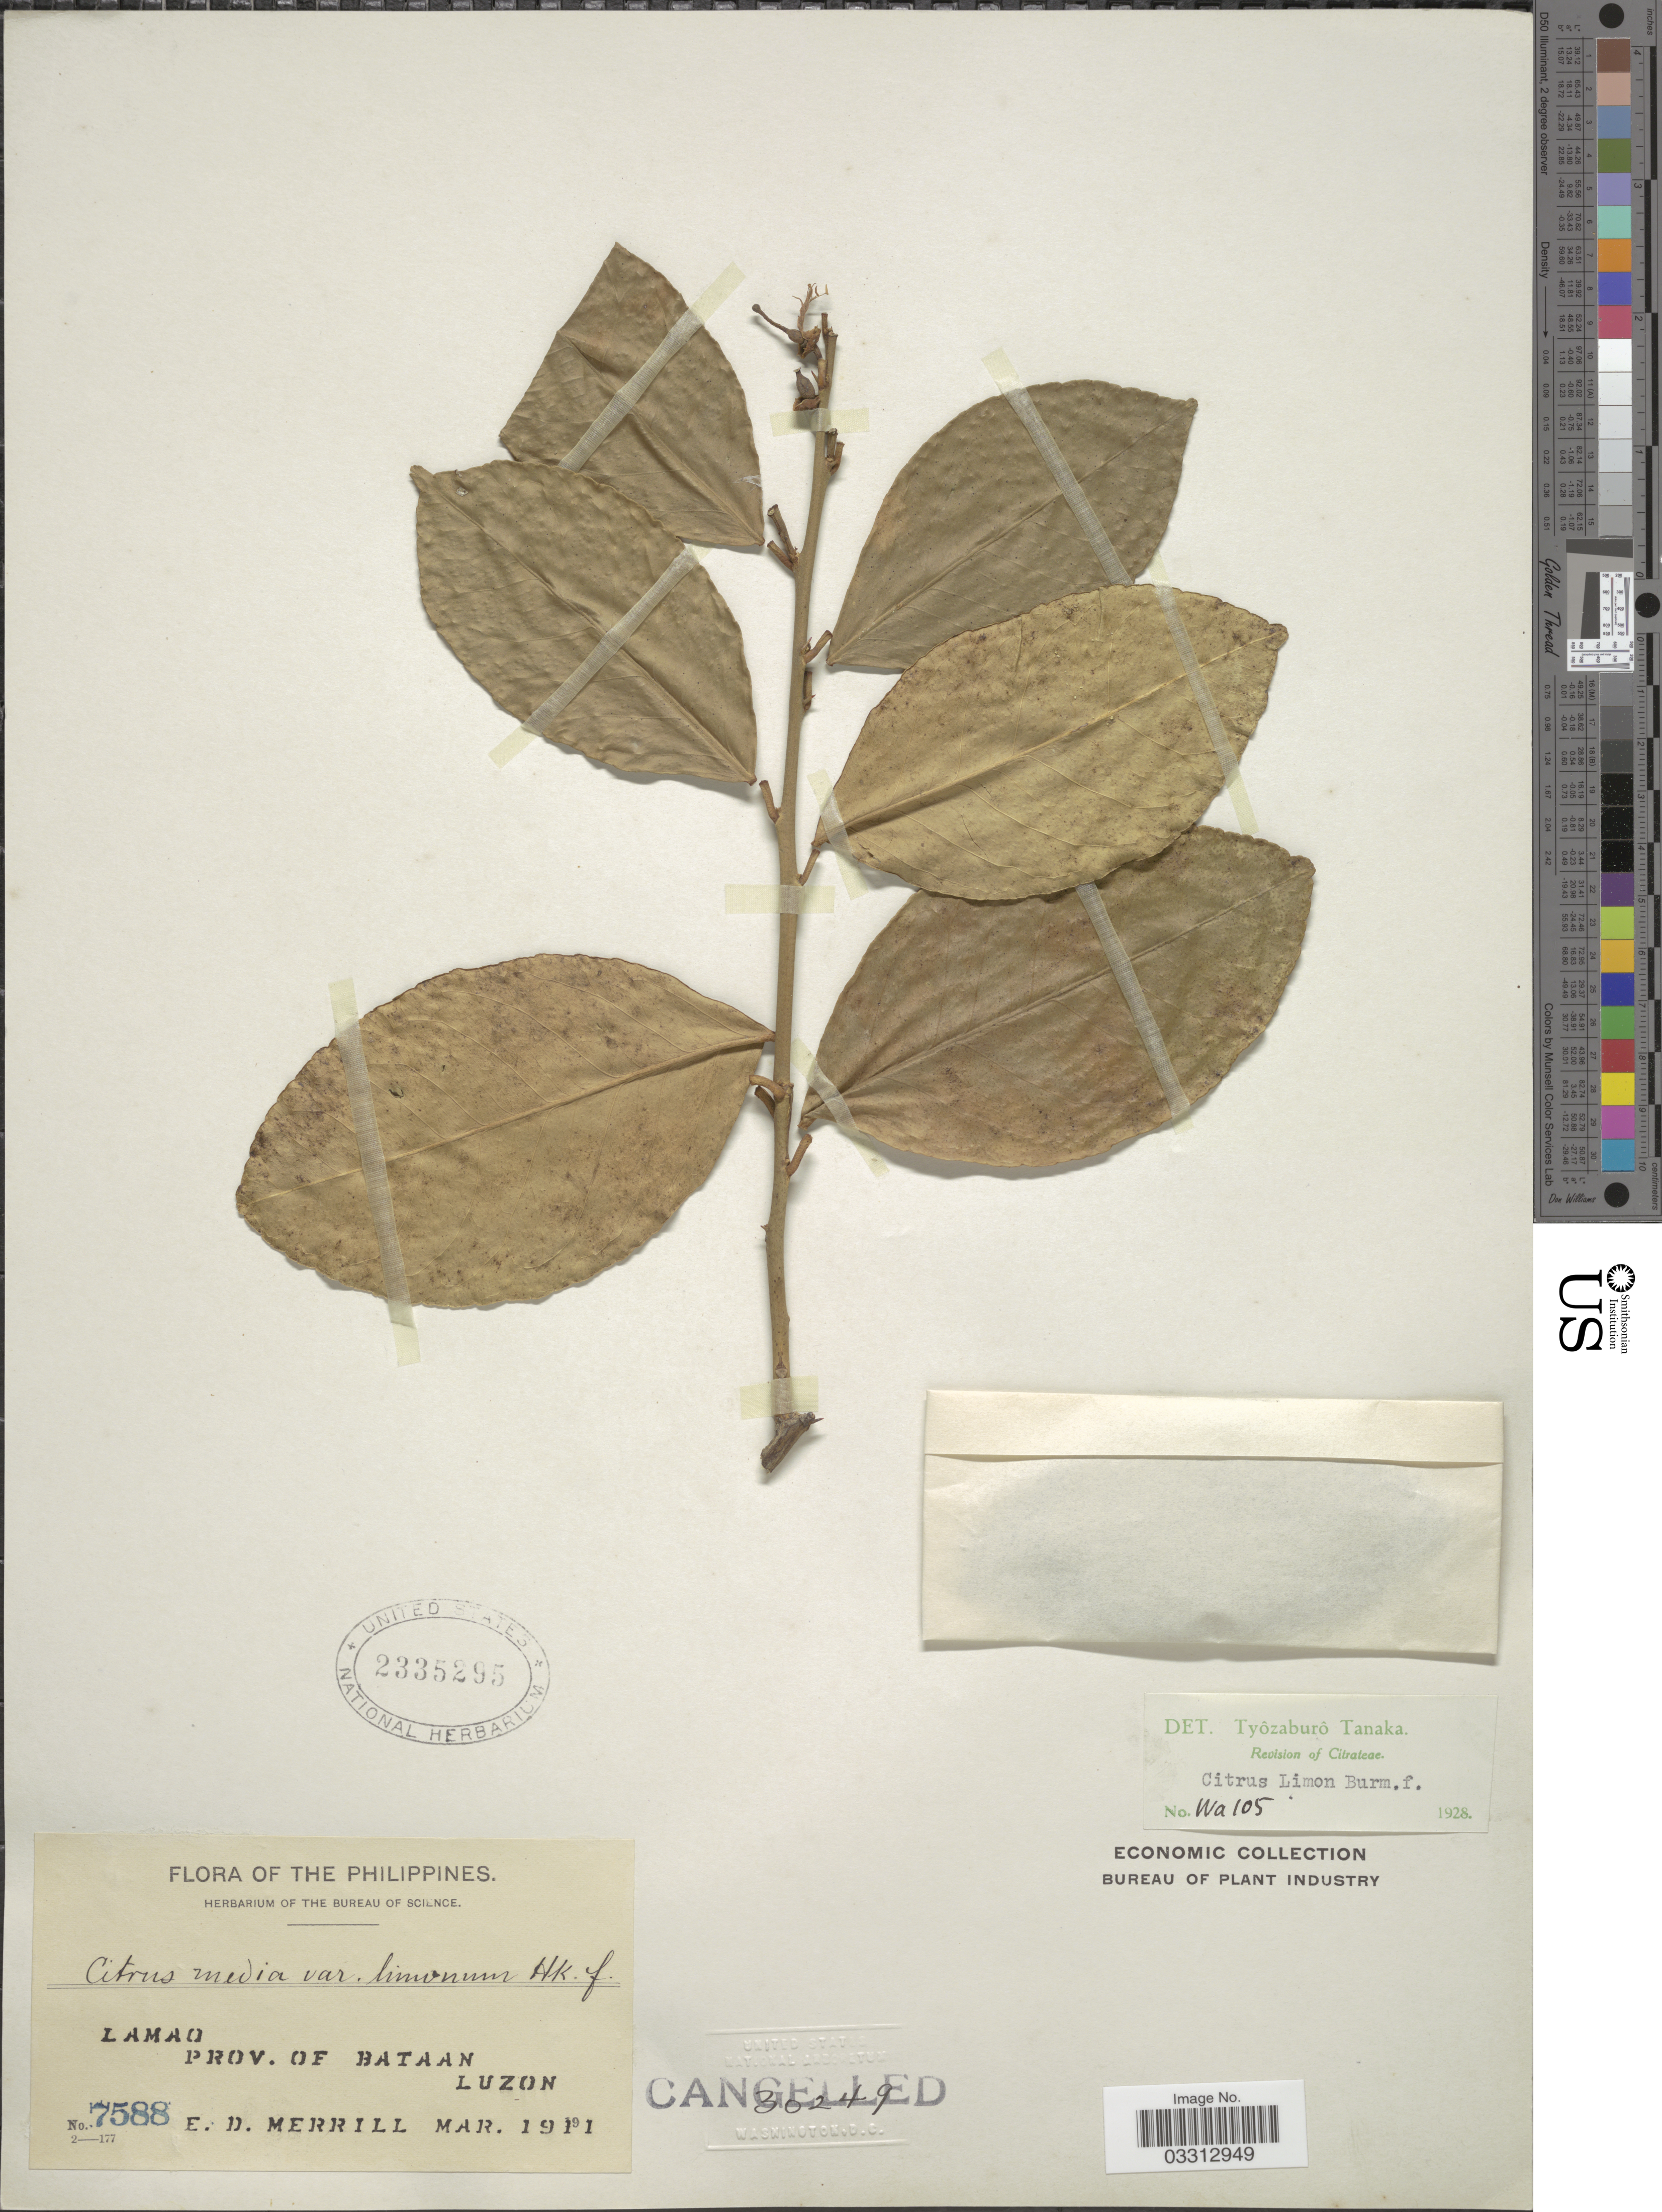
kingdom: Plantae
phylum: Tracheophyta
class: Magnoliopsida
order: Sapindales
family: Rutaceae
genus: Citrus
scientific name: Citrus x limon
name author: (L.) Osbeck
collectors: E. D. Merrill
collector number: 7588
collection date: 1911-03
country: Philippines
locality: Lamao. Prov. of Bataan. Luzon.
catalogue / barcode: US 2335295